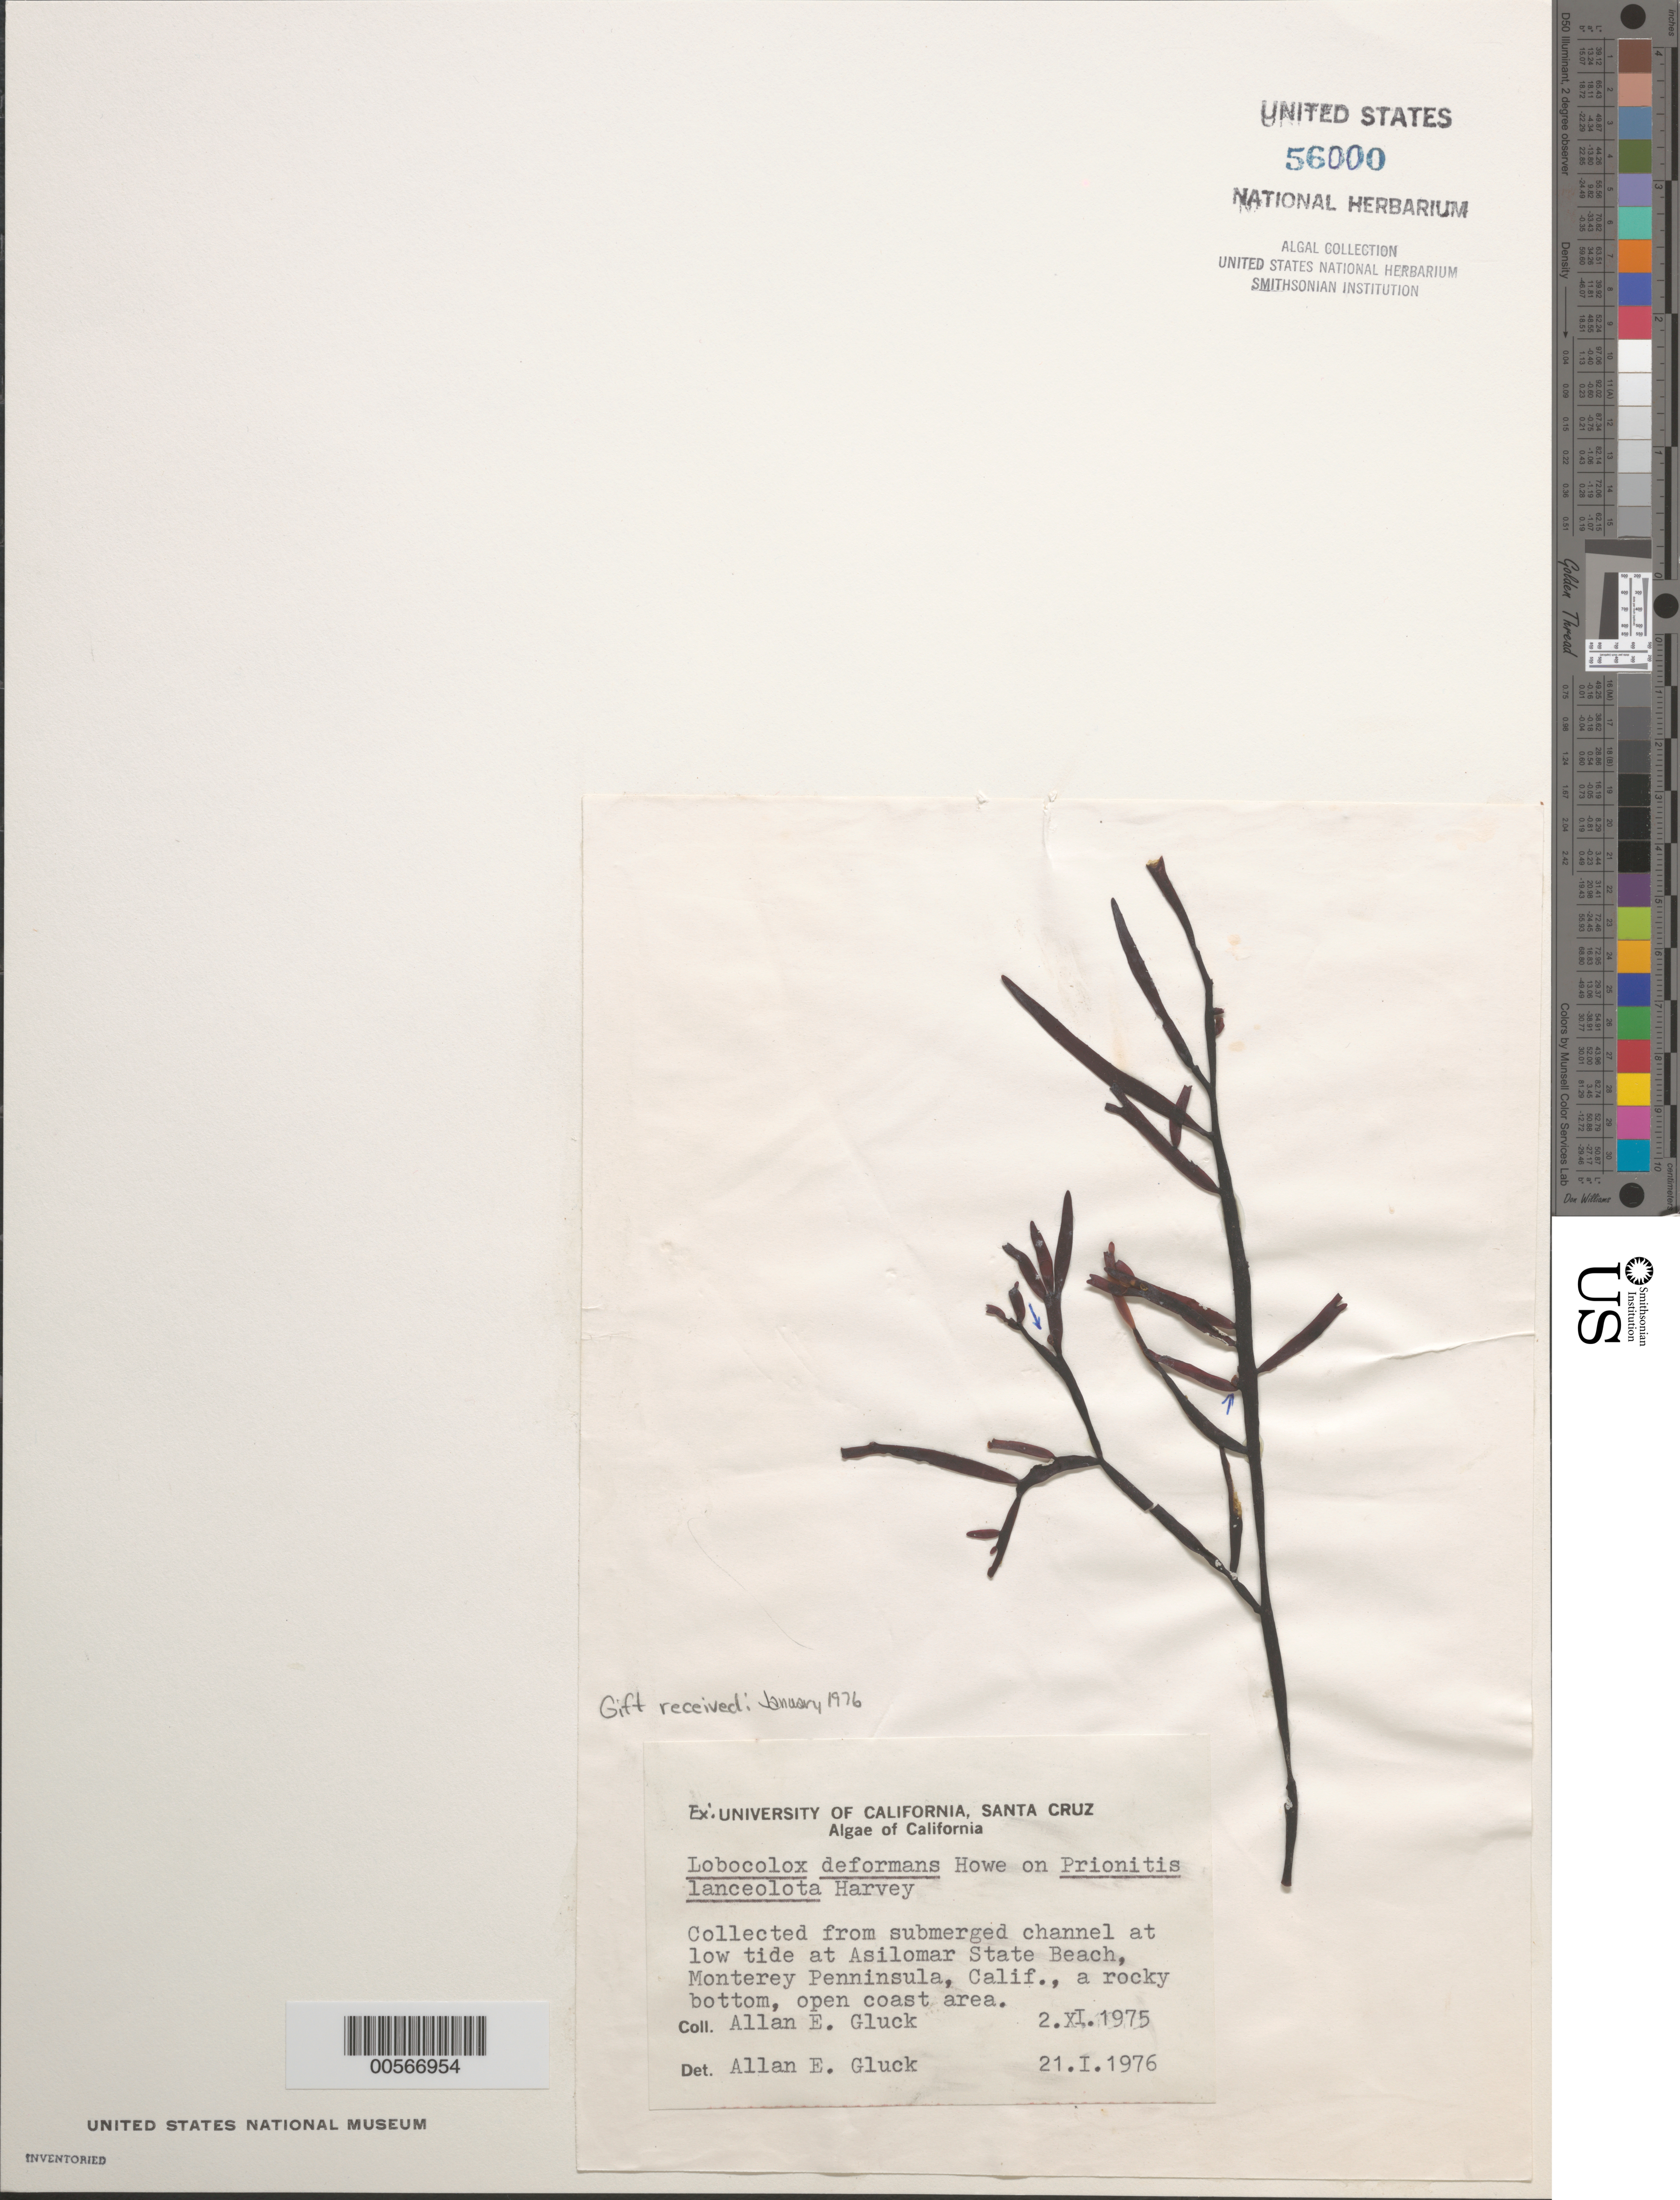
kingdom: Plantae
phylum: Rhodophyta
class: Florideophyceae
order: Cryptonemiales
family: Cryptonemiaceae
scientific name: Prionitis decipiens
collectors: A. Gluck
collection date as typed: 02 Nov 1975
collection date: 1975-11-02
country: United States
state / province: California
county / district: Monterey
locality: Asilomar State Beach, Monterey Peninsula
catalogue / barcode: US 56000